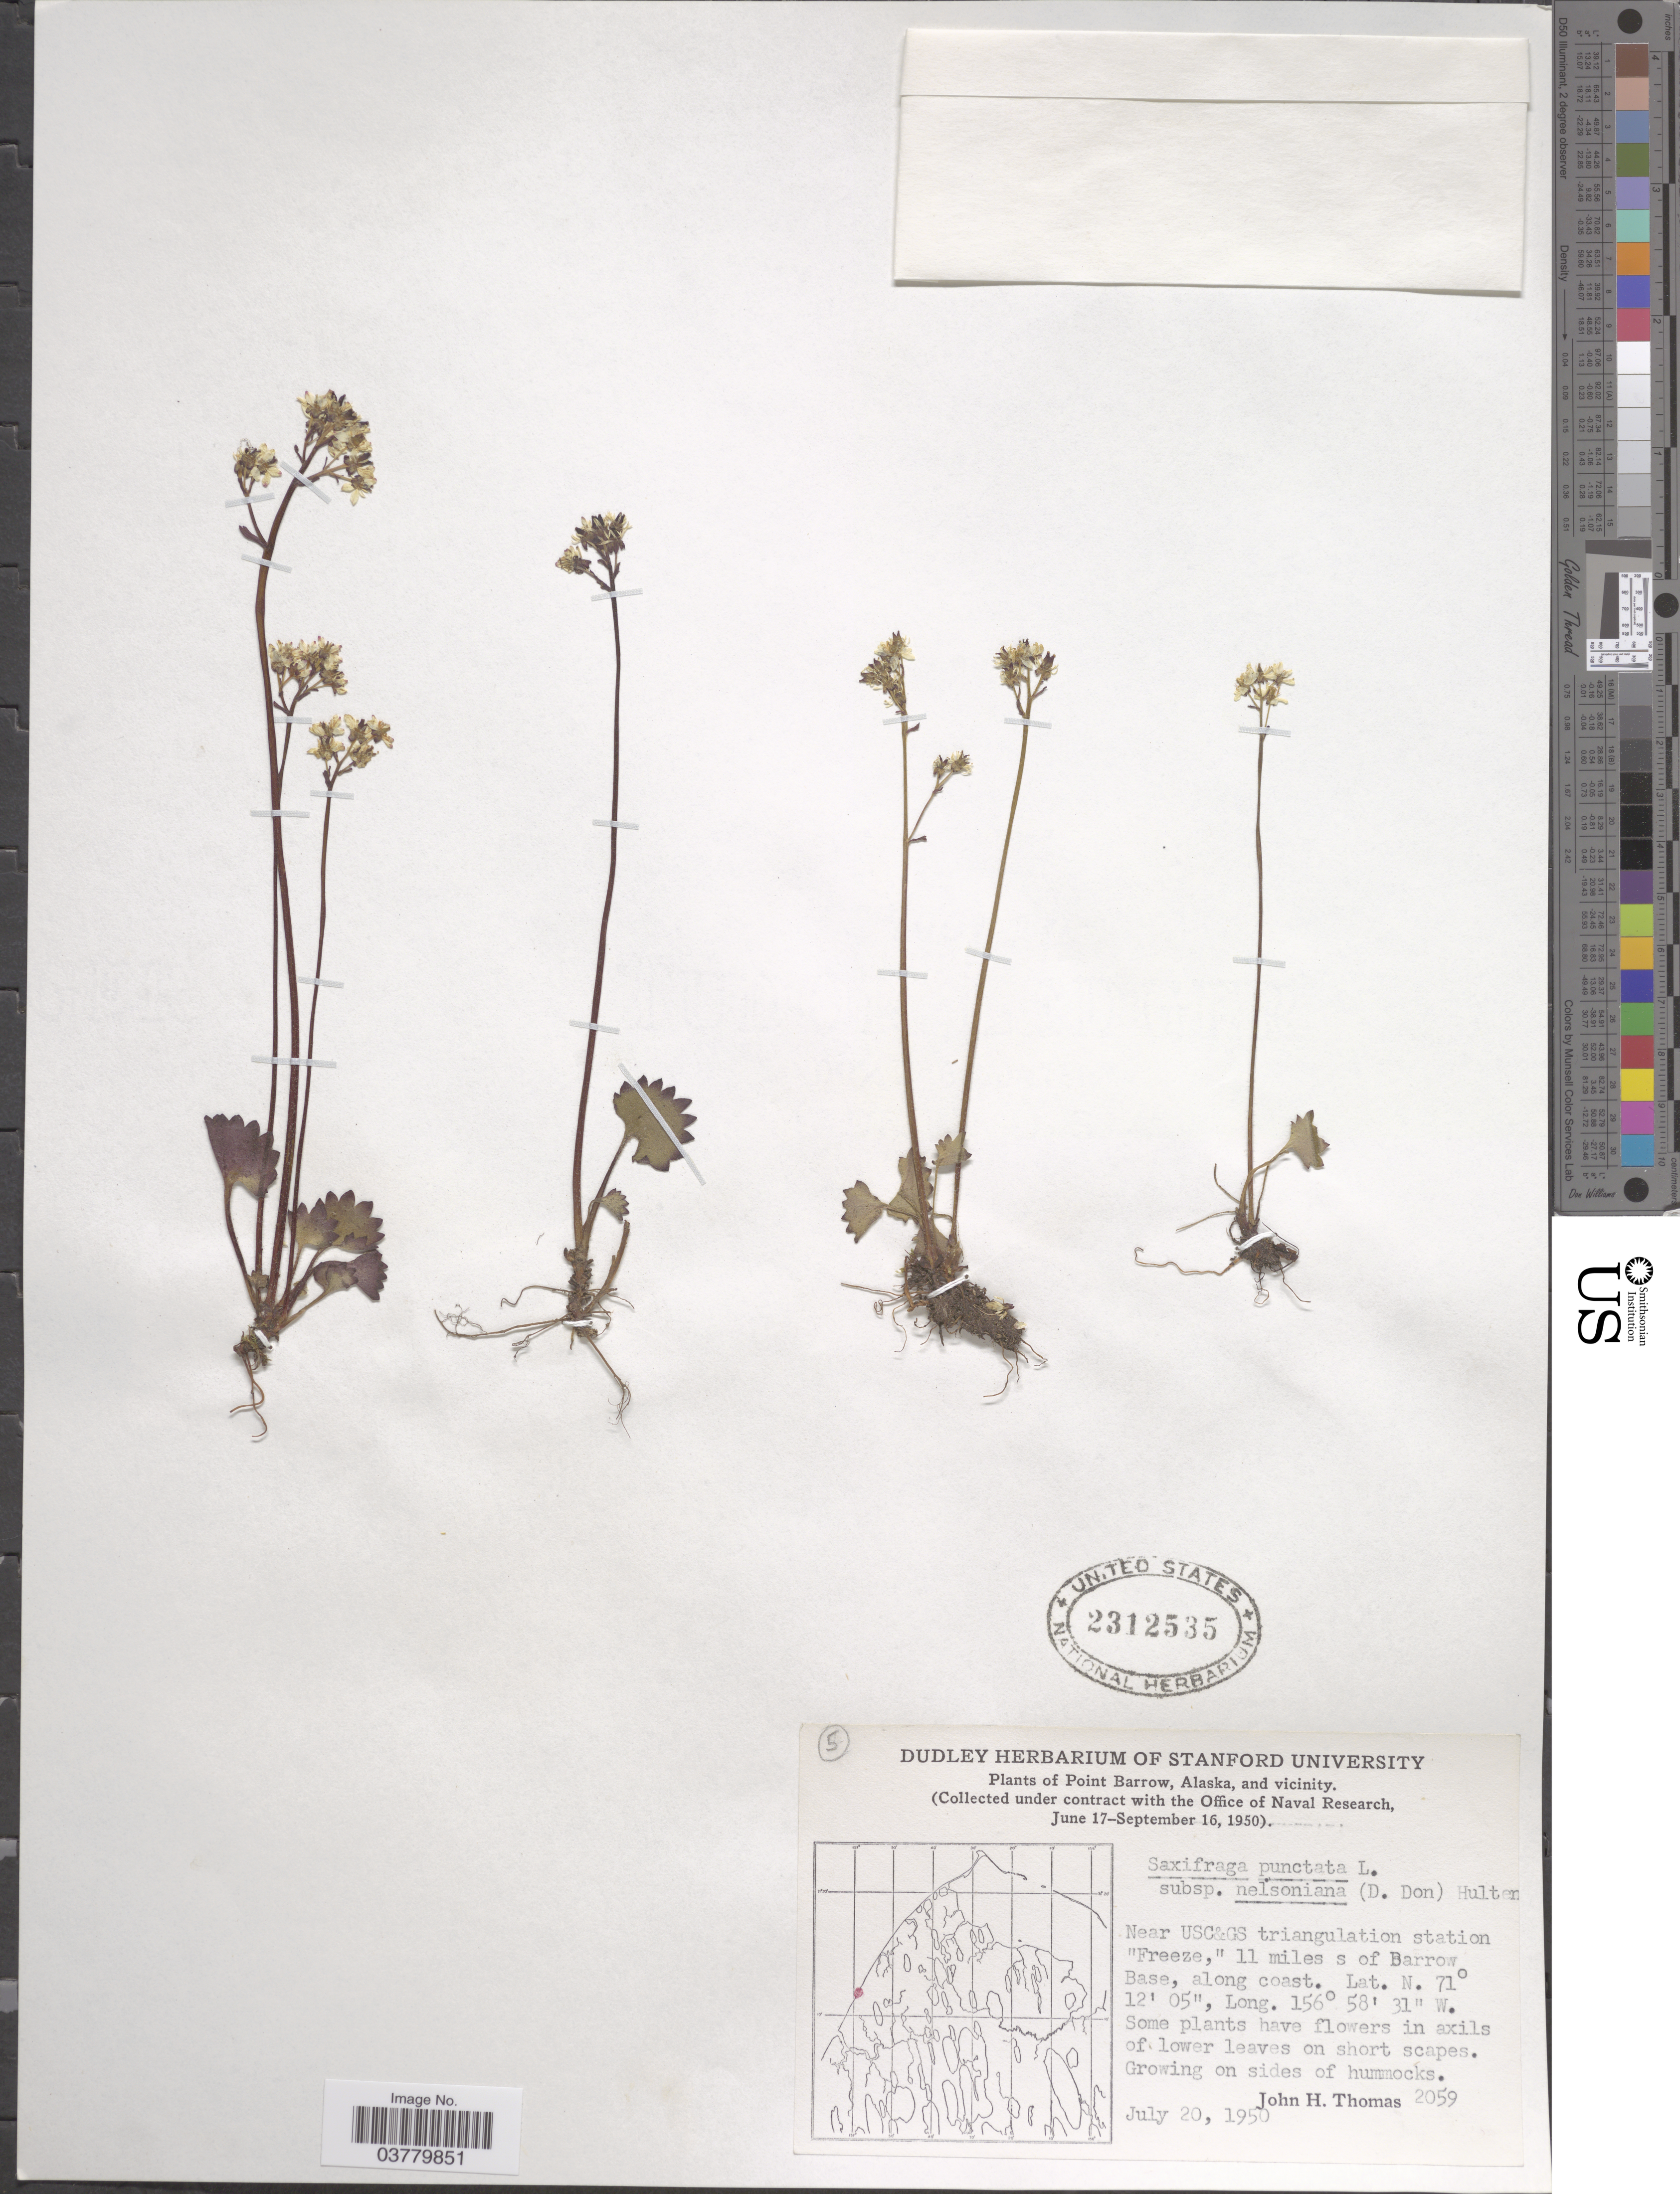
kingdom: Plantae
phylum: Tracheophyta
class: Magnoliopsida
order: Saxifragales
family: Saxifragaceae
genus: Micranthes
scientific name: Micranthes nelsoniana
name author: (D. Don) Small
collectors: J. H. Thomas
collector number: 2059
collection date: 1950-07-20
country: United States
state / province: Alaska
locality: Point Barrow, Alaska, and vicinity. Near USC&GS triangulation station "Freeze," 11 miles s of Barrow Base, along coast.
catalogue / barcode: US 2312535